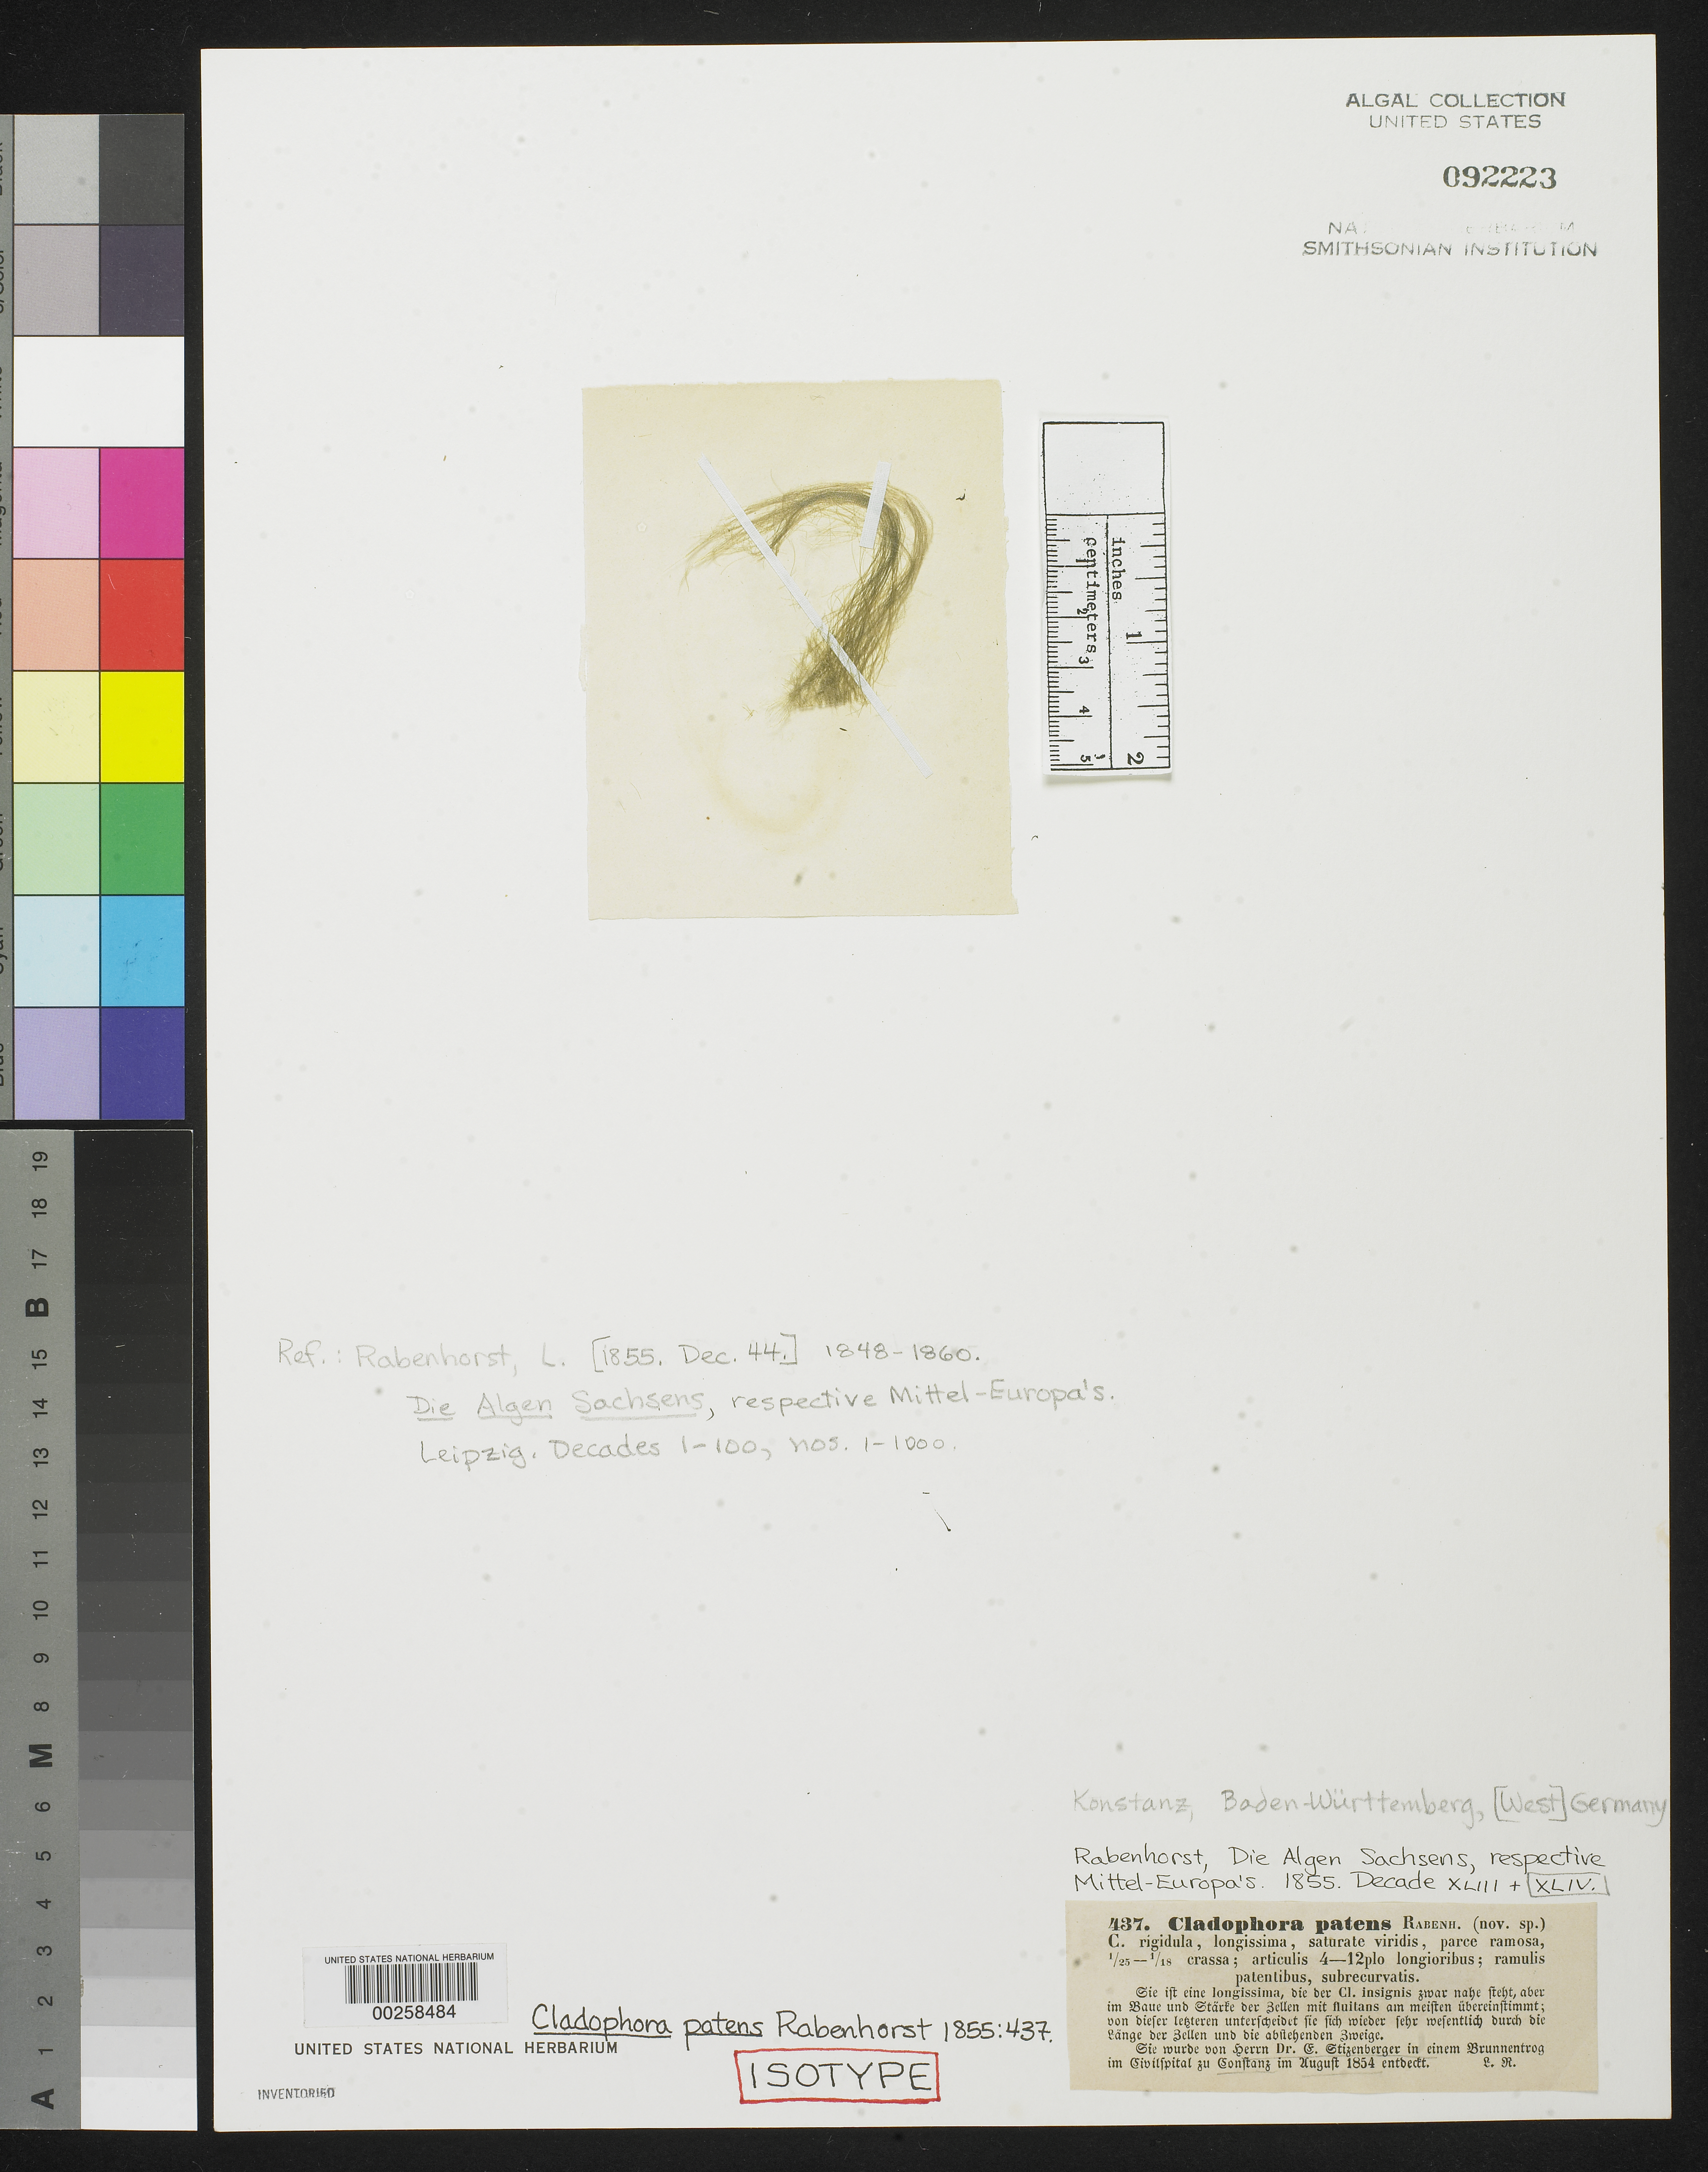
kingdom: Plantae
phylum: Chlorophyta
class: Ulvophyceae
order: Cladophorales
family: Cladophoraceae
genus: Cladophora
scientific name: Cladophora patens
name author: Rabenh.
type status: Isotype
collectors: E. Stizenberger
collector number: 437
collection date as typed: Aug 1854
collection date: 1854-08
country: Germany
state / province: Baden-Wurttemberg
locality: Konstanz (Constanz).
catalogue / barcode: US 92223